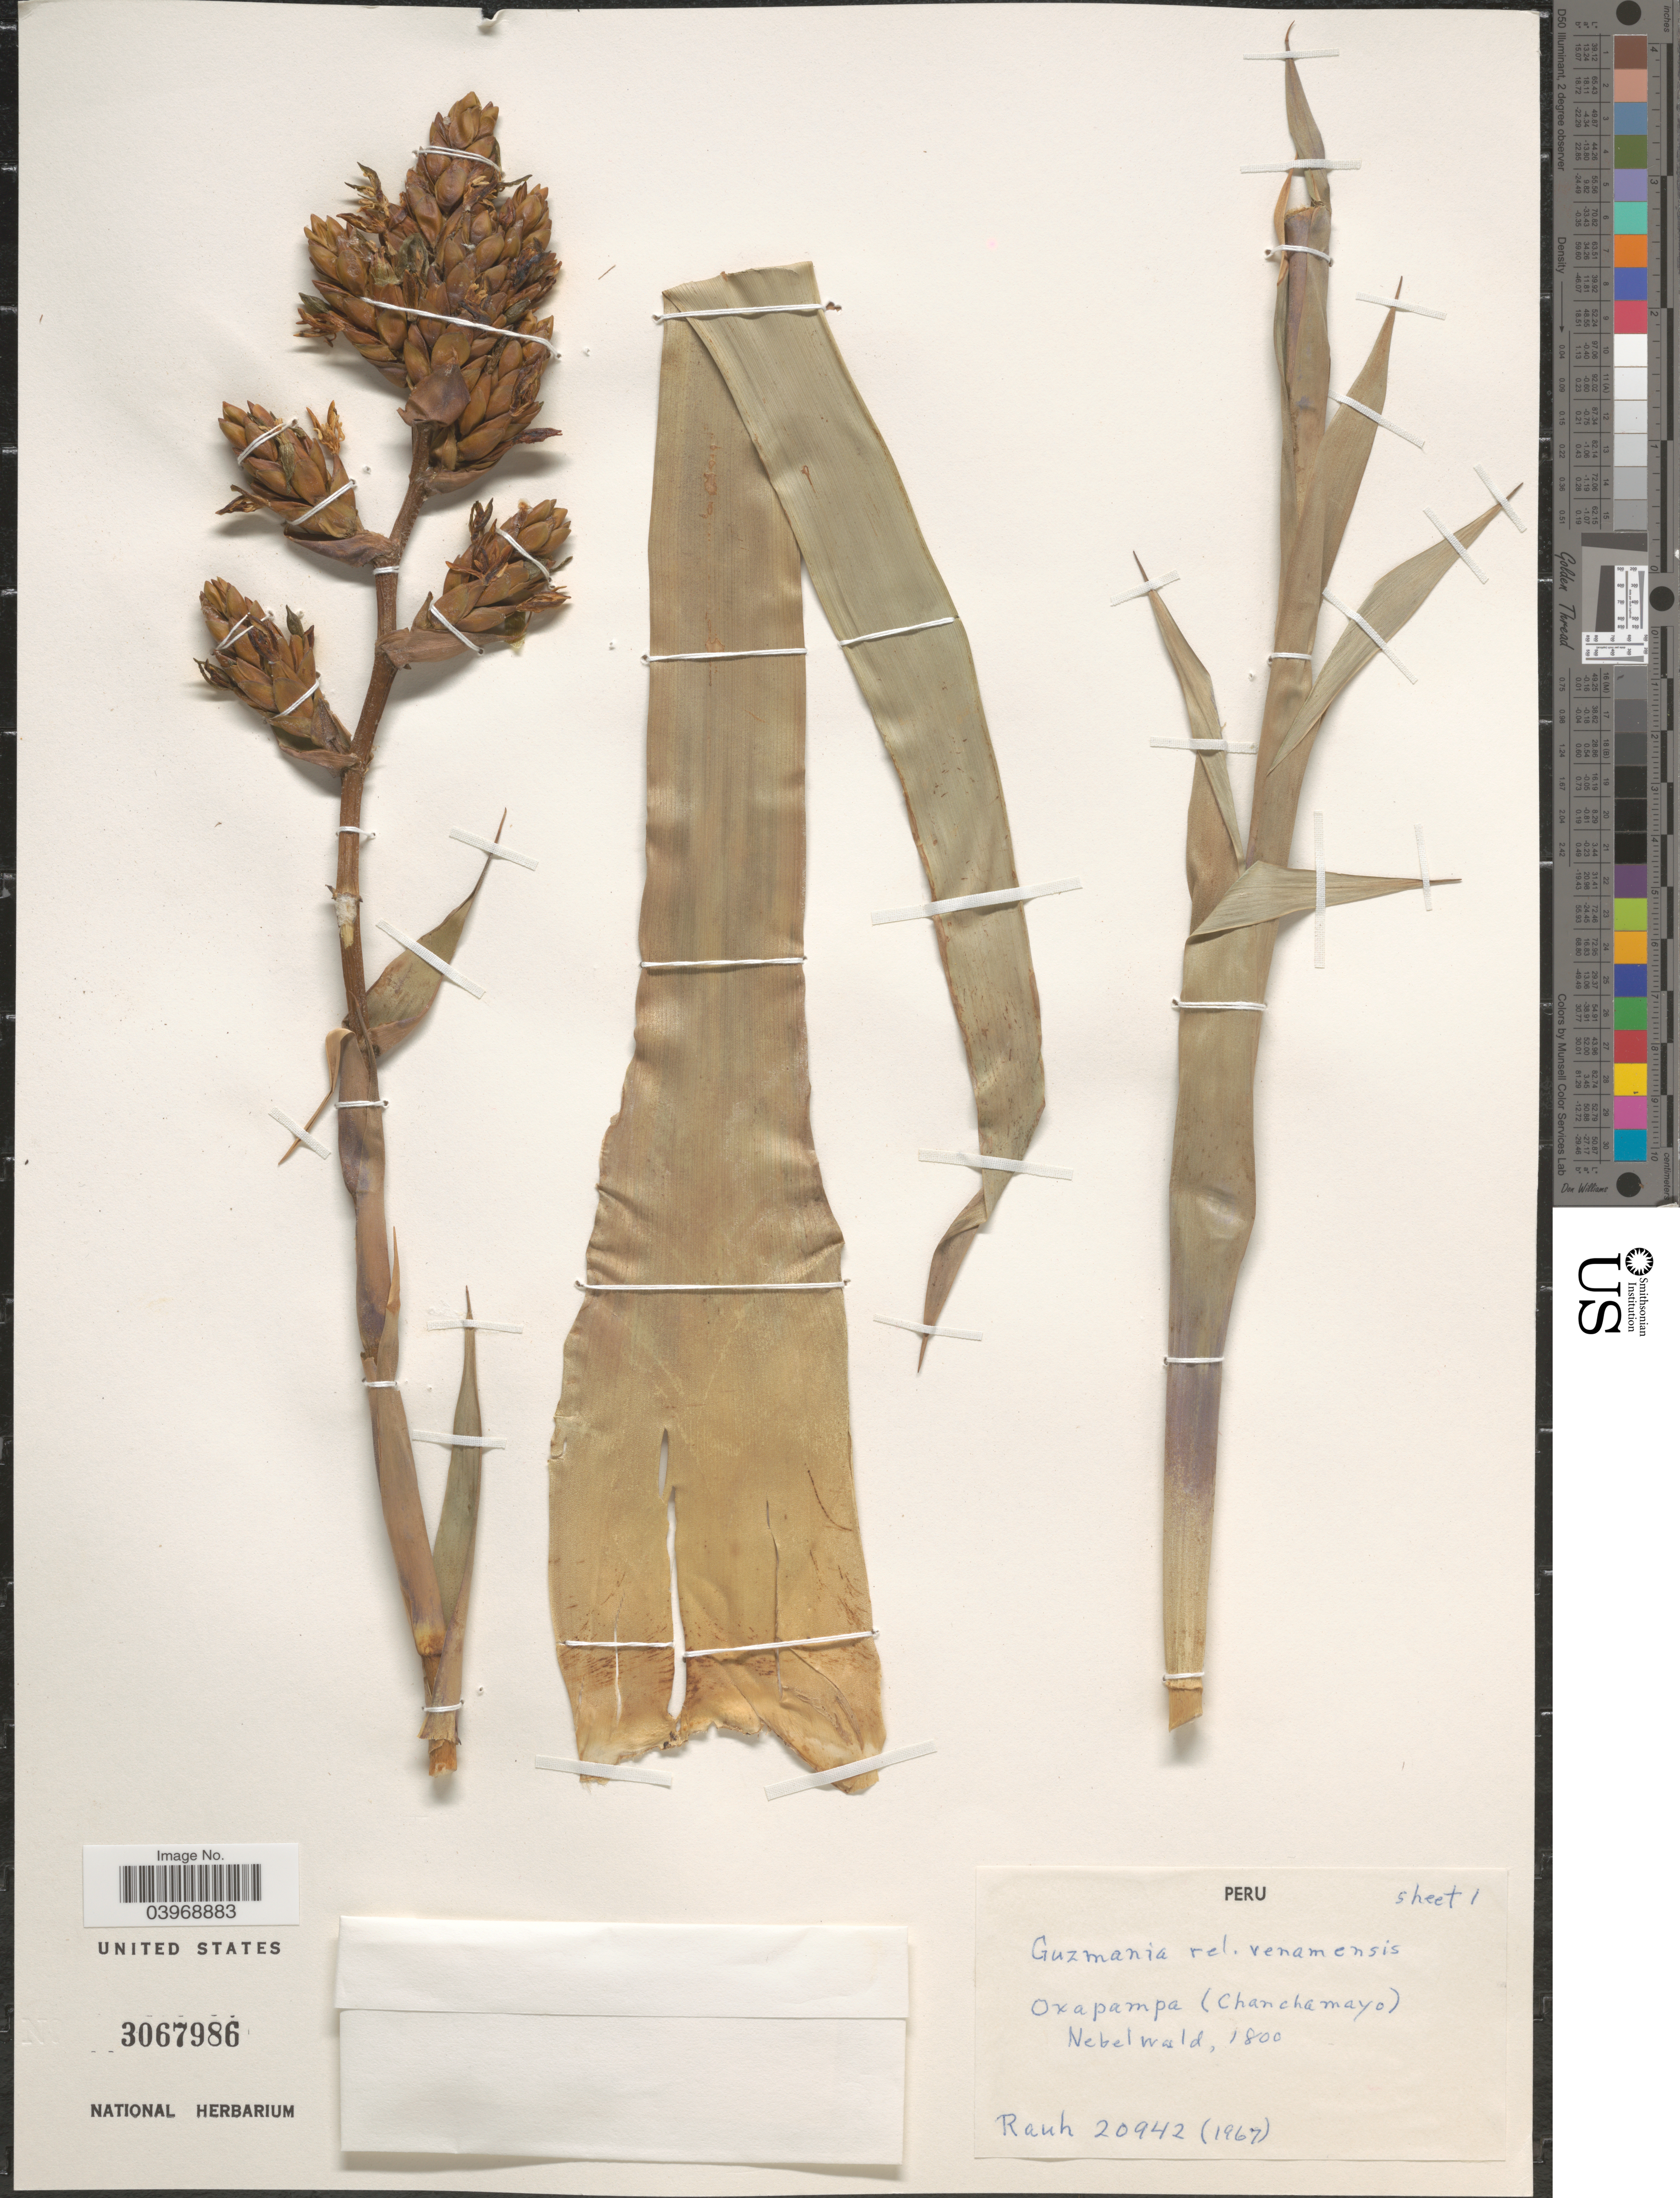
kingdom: Plantae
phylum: Tracheophyta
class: Liliopsida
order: Poales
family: Bromeliaceae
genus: Guzmania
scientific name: Guzmania venamensis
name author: L.B. Sm.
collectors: -. Rauh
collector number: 20942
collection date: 1967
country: Peru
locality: Oxapampa (Chanchamayo) Nebelwald.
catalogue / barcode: US 3067986